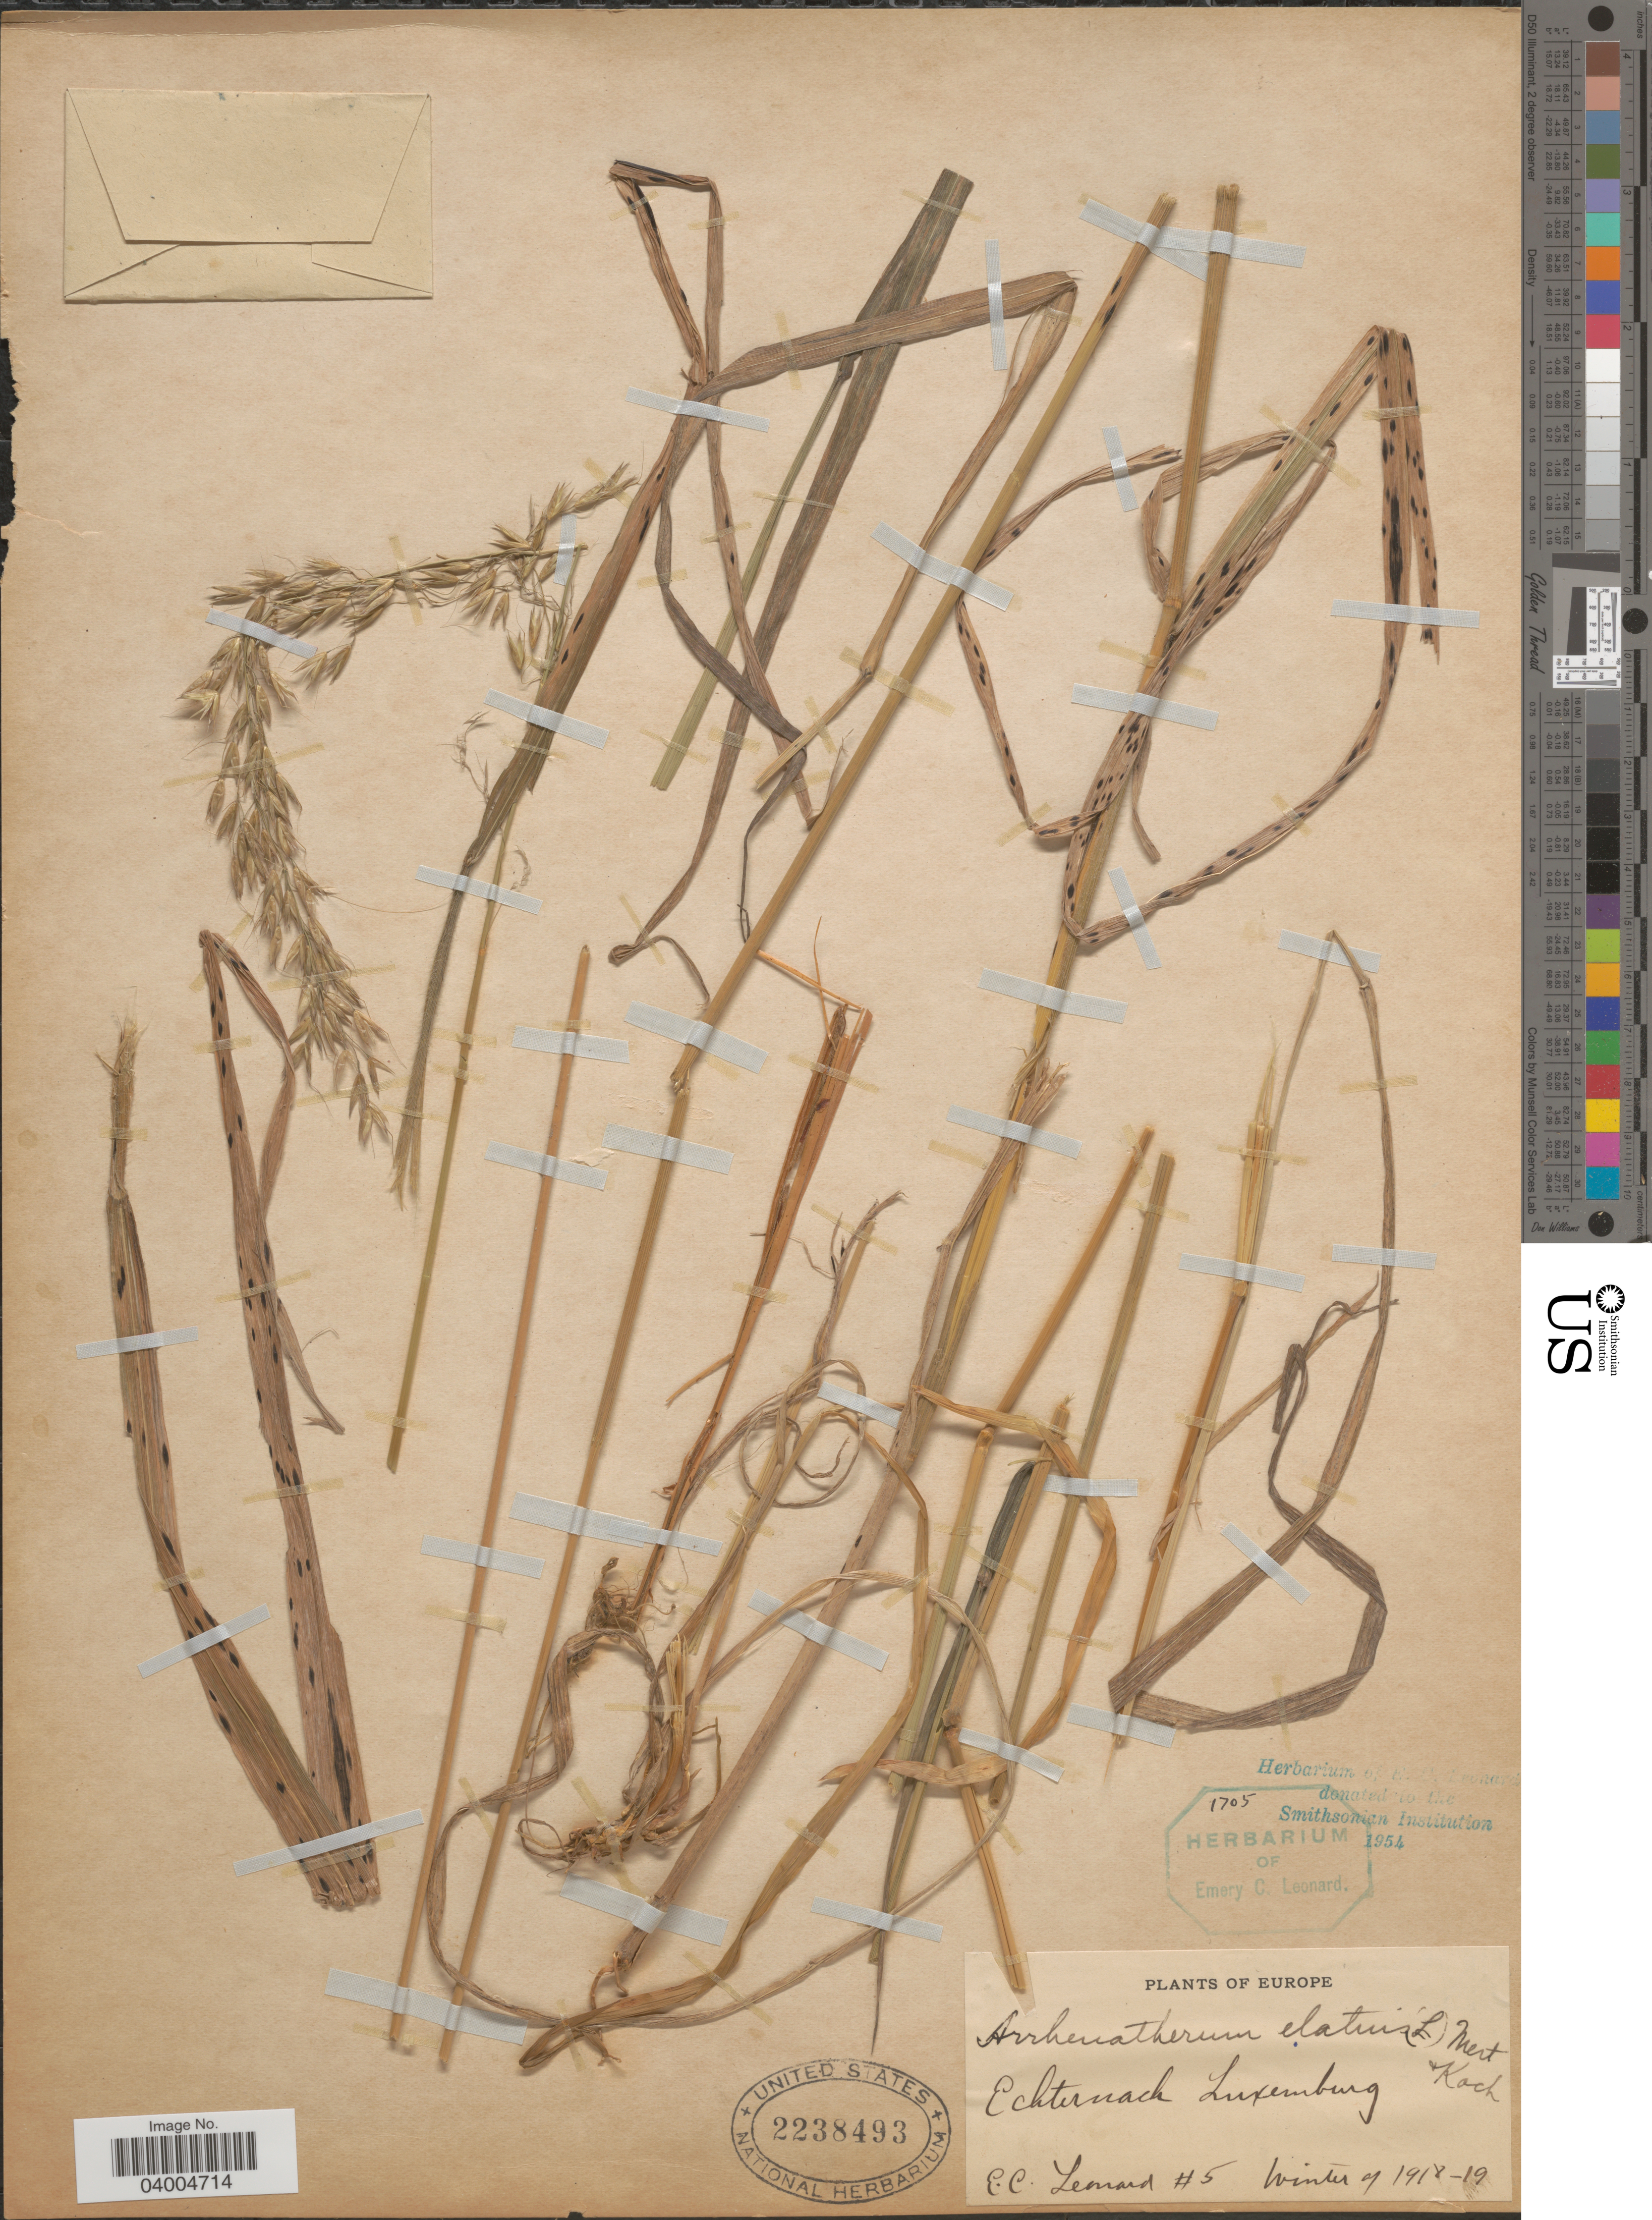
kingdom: Plantae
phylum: Tracheophyta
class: Liliopsida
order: Poales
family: Poaceae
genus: Arrhenatherum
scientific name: Arrhenatherum elatius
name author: (L.) J. Presl & C. Presl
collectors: E. C. Leonard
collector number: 5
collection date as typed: Winter of 1918-19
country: Luxembourg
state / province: Luxembourg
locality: Echternach Luxemburg.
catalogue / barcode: US 2238493